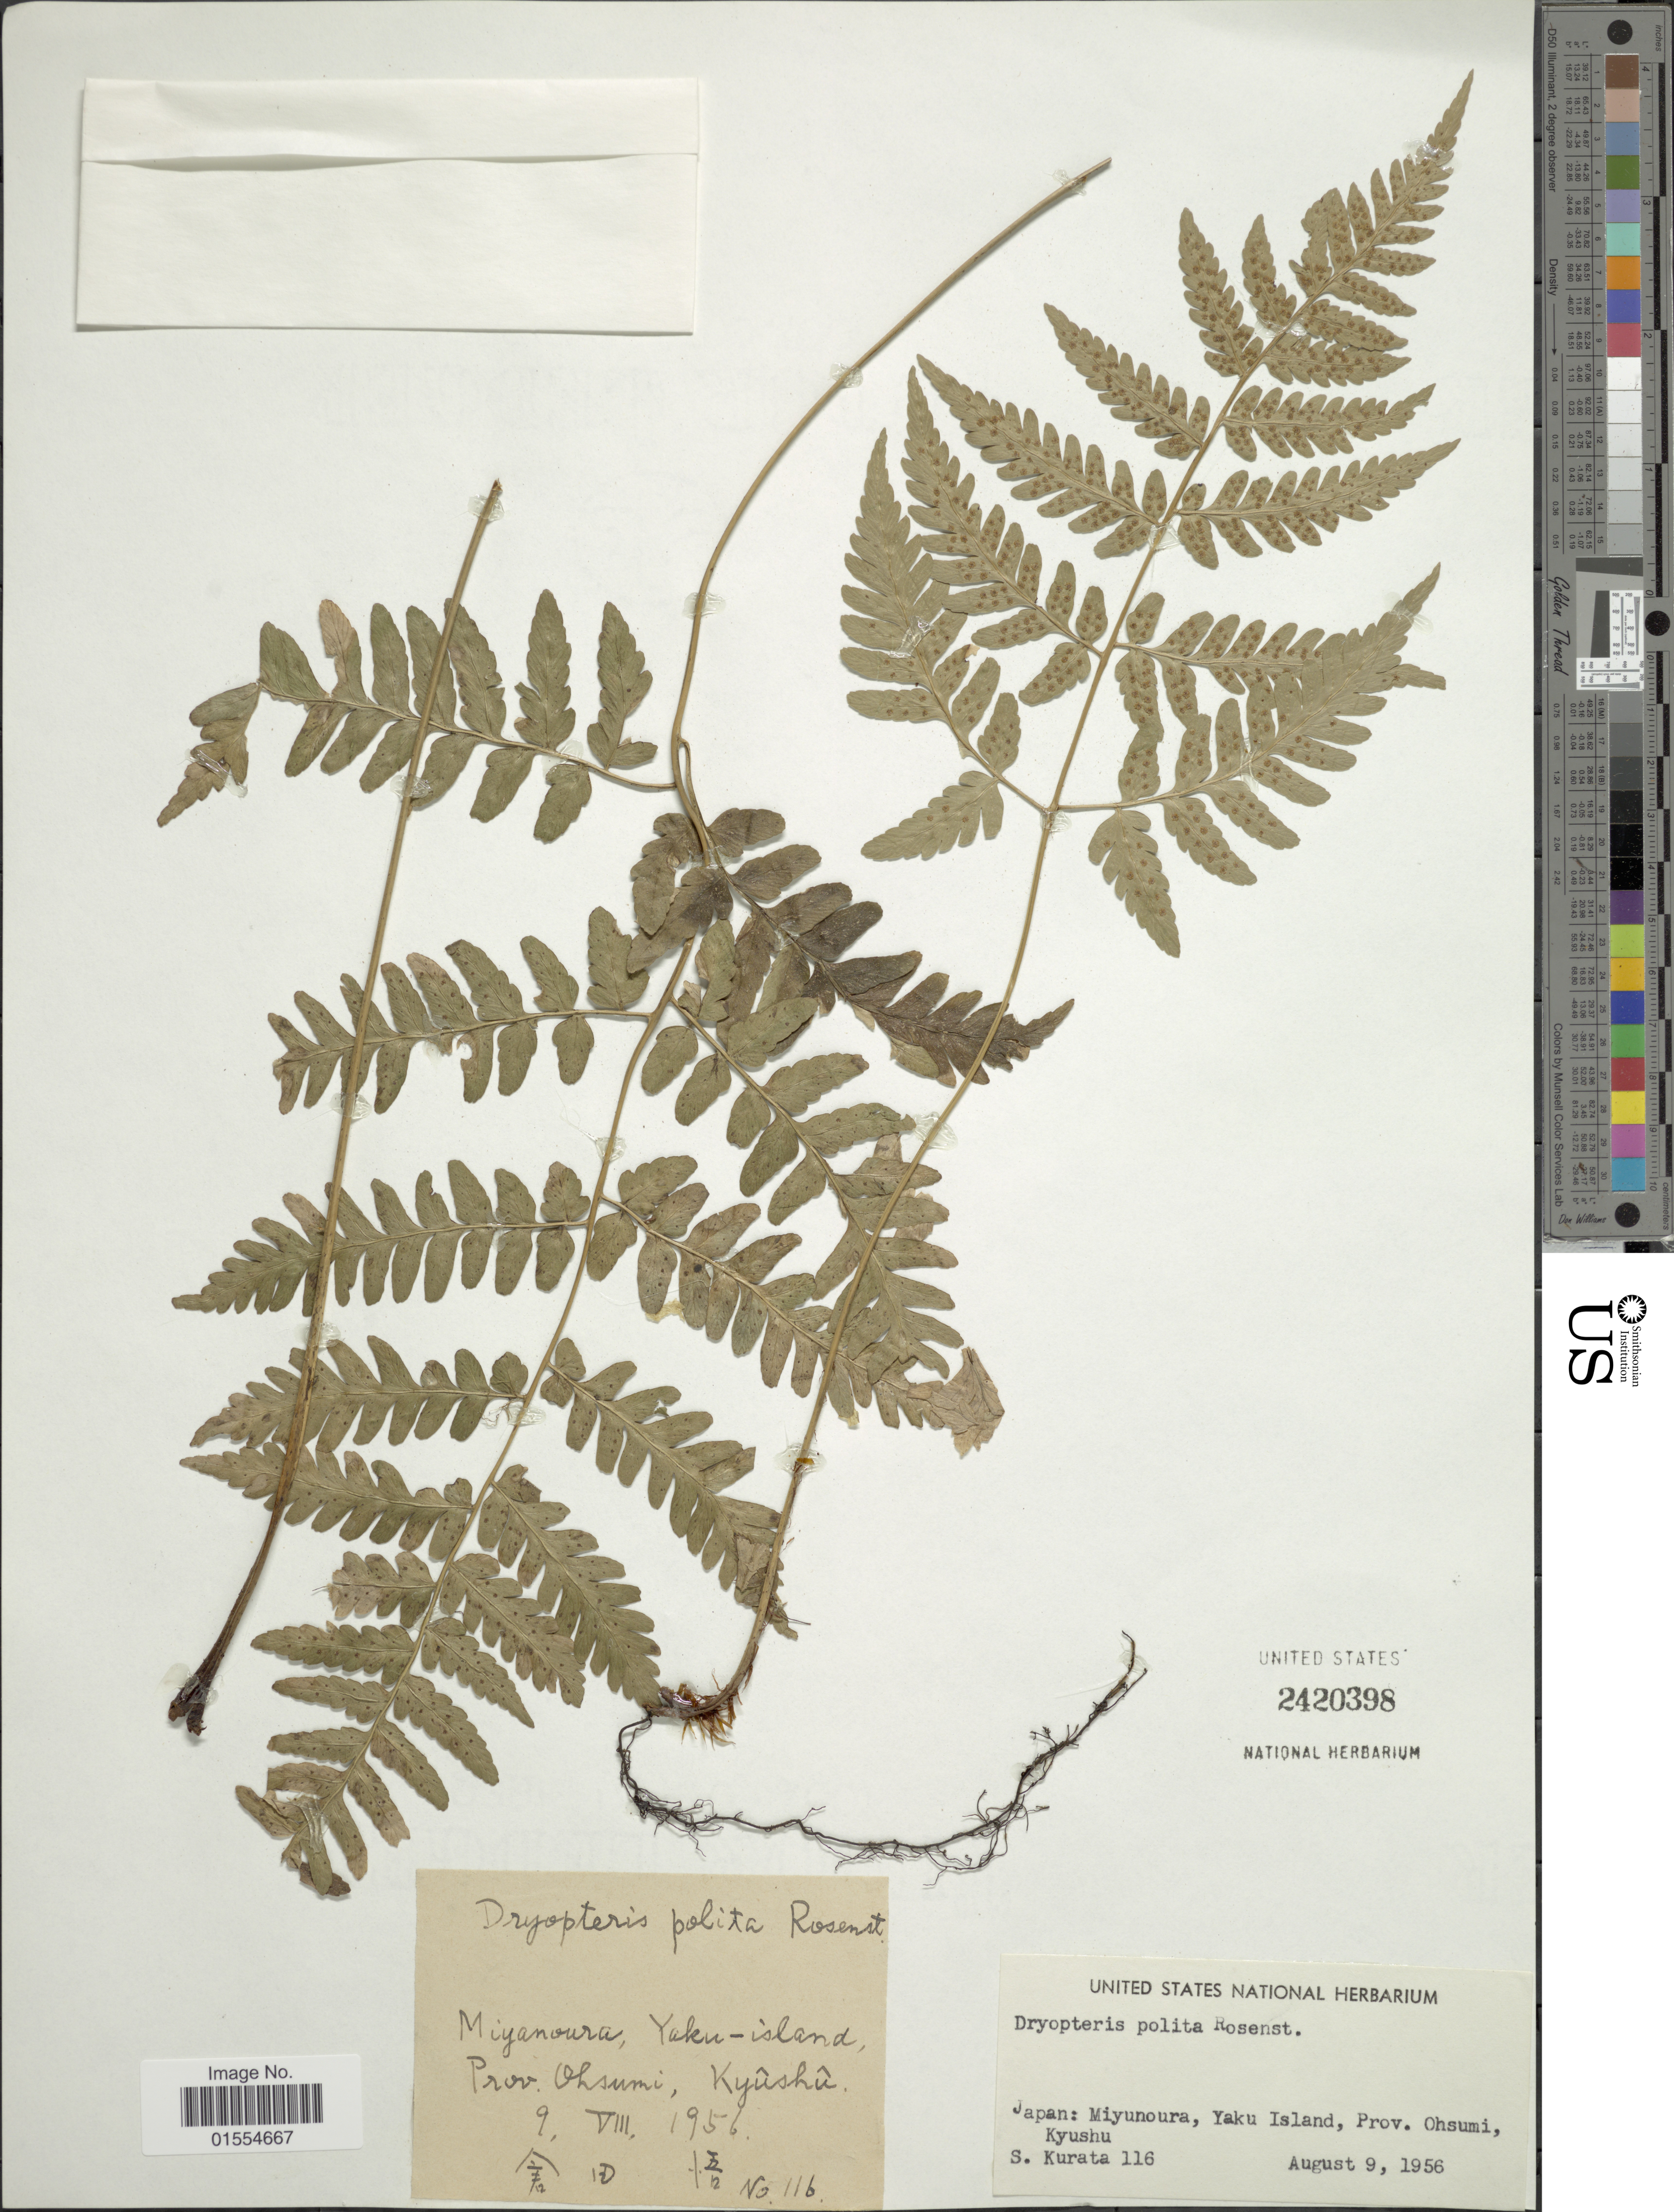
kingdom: Plantae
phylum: Tracheophyta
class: Polypodiopsida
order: Polypodiales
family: Dryopteridaceae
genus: Dryopteris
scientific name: Dryopteris polita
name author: Rosenst.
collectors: Sa. Kurata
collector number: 116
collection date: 1956-08-09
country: Japan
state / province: Kagosima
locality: Japan: Miyunoura, Yaku Island, Prov. Ohsumi, Kyushu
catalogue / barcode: US 2420398